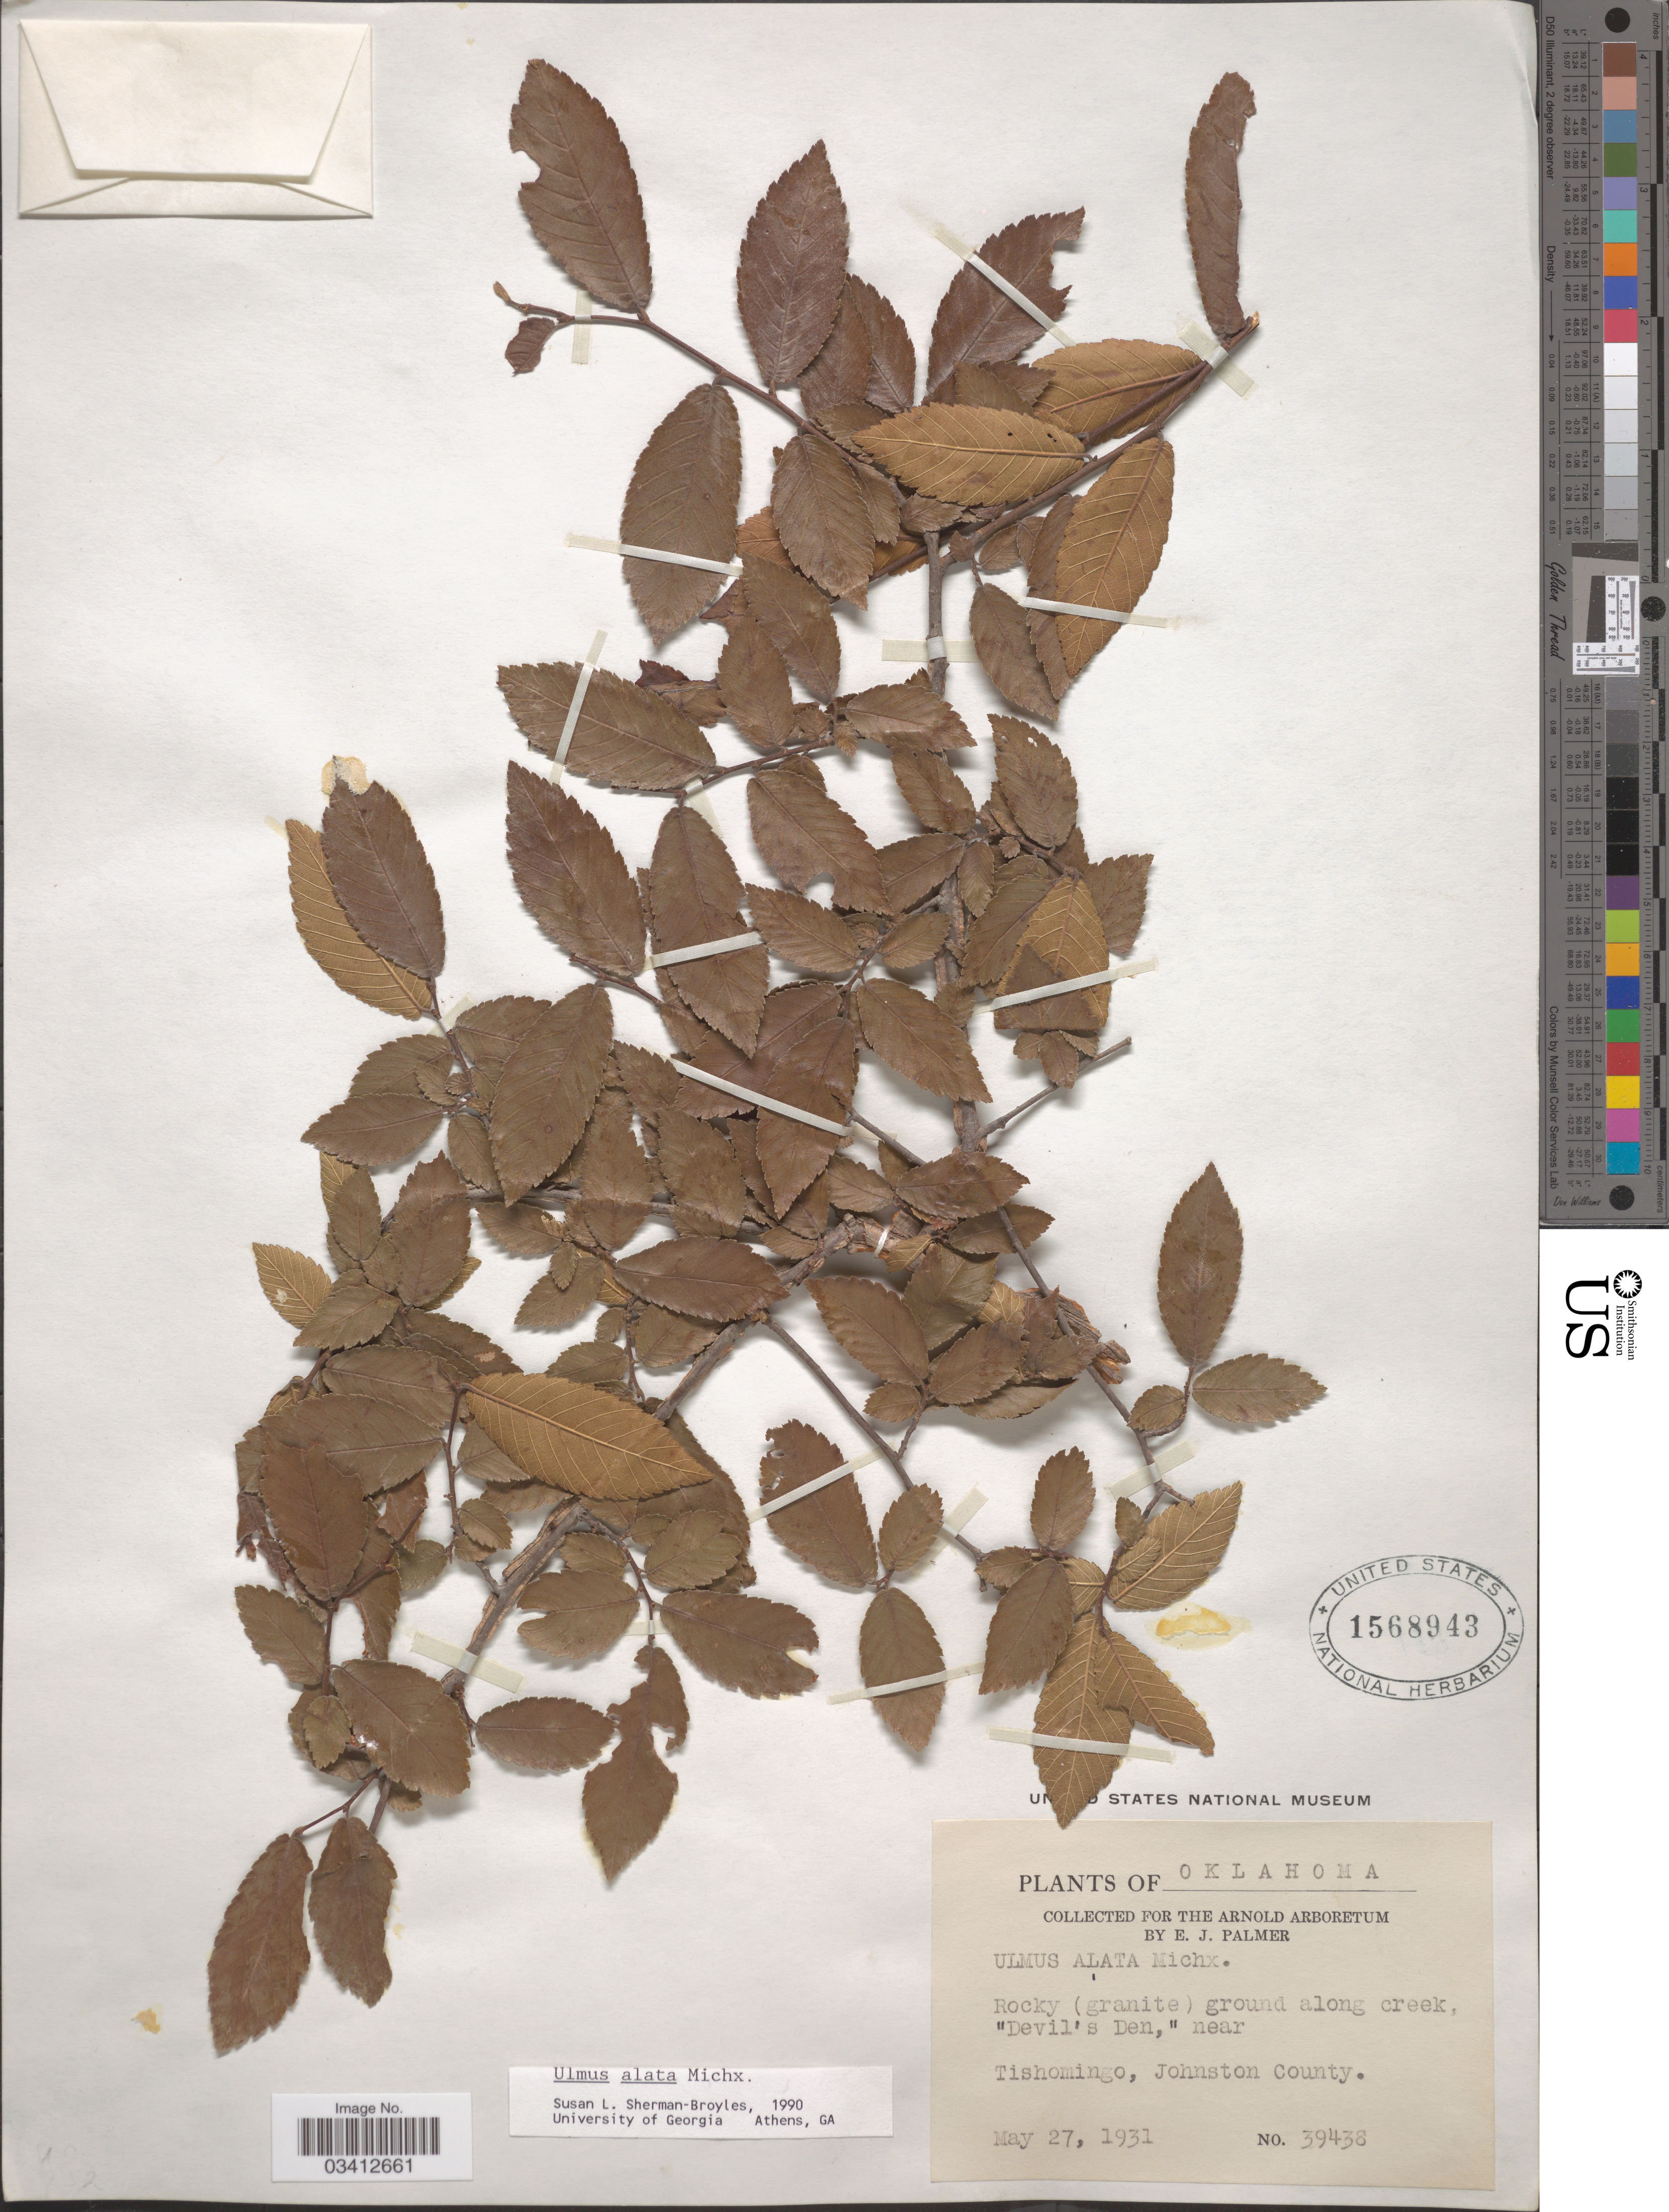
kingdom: Plantae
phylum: Tracheophyta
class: Magnoliopsida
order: Rosales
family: Ulmaceae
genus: Ulmus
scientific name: Ulmus alata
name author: Michx.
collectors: E. J. Palmer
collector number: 39438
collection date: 1931-05-27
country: United States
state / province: Oklahoma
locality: Rocky (granite) ground along creek, "Devil's Den," near Tishomingo, Johnston County.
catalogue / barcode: US 1568943